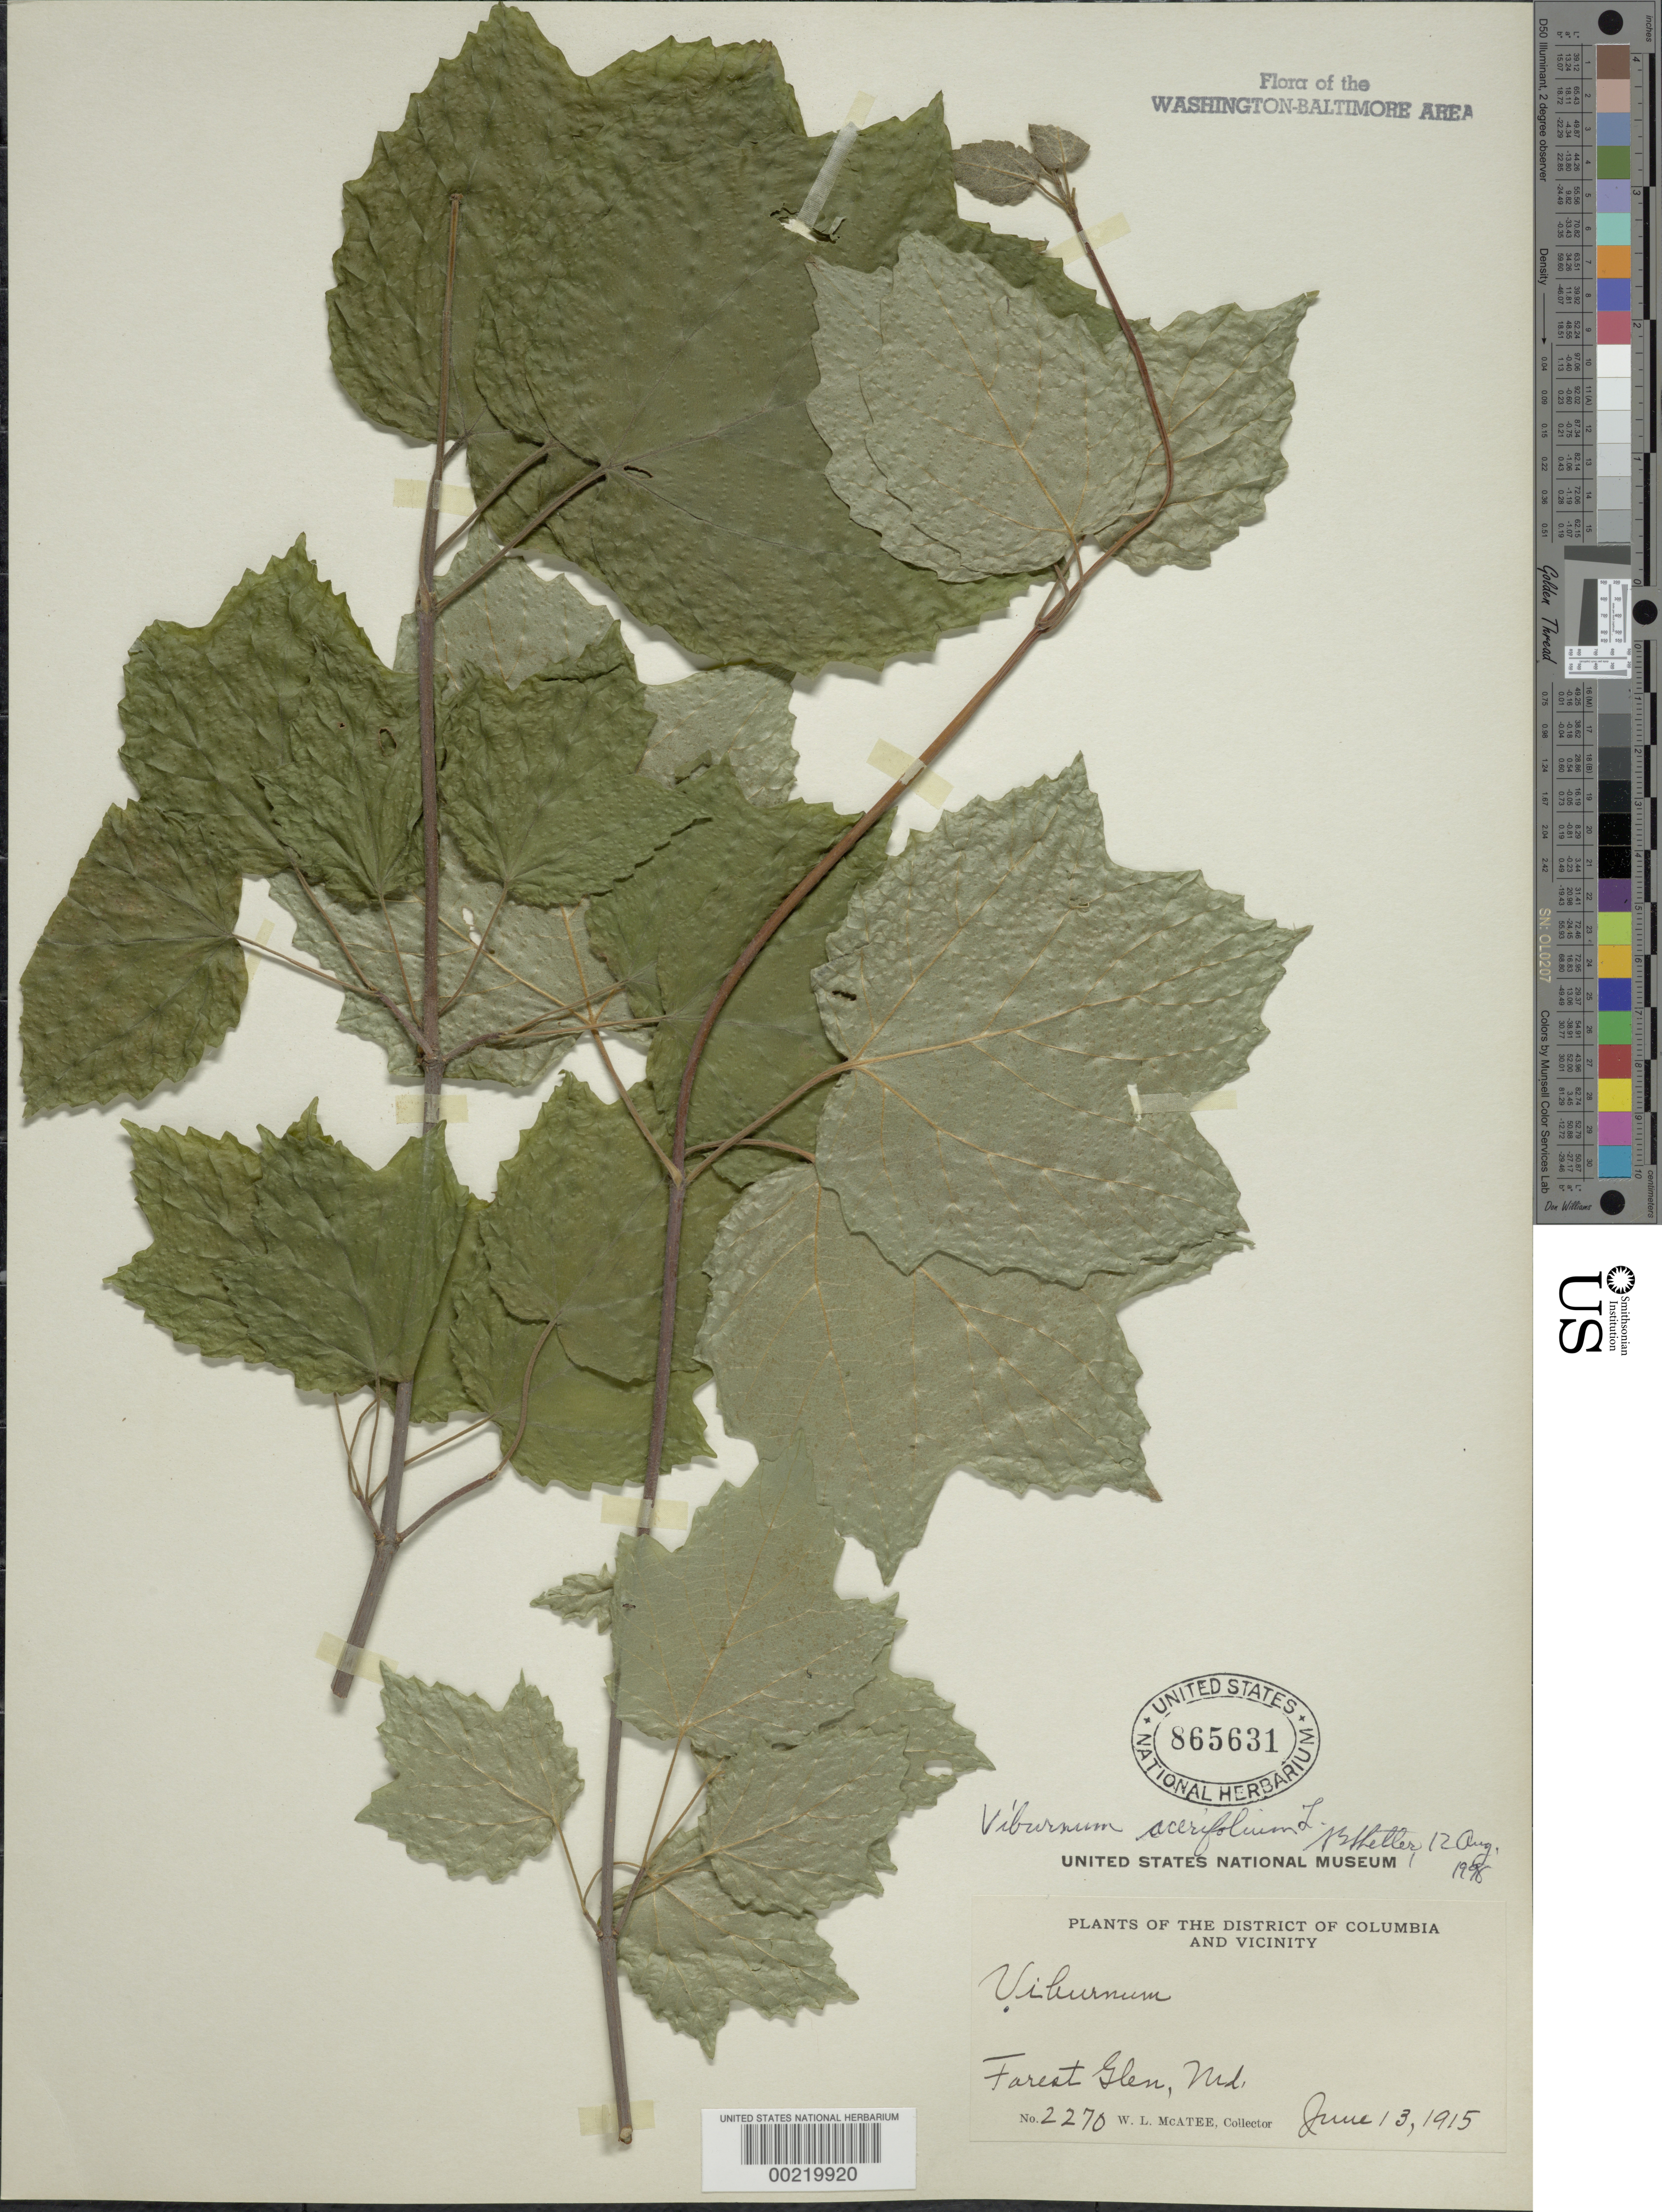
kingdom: Plantae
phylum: Tracheophyta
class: Magnoliopsida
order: Dipsacales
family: Viburnaceae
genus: Viburnum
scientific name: Viburnum acerifolium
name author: L.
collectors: W. McAtee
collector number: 2270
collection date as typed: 13 Jun 1915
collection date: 1915-06-13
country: United States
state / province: Maryland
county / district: Montgomery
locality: Forest Glen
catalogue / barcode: US 865631